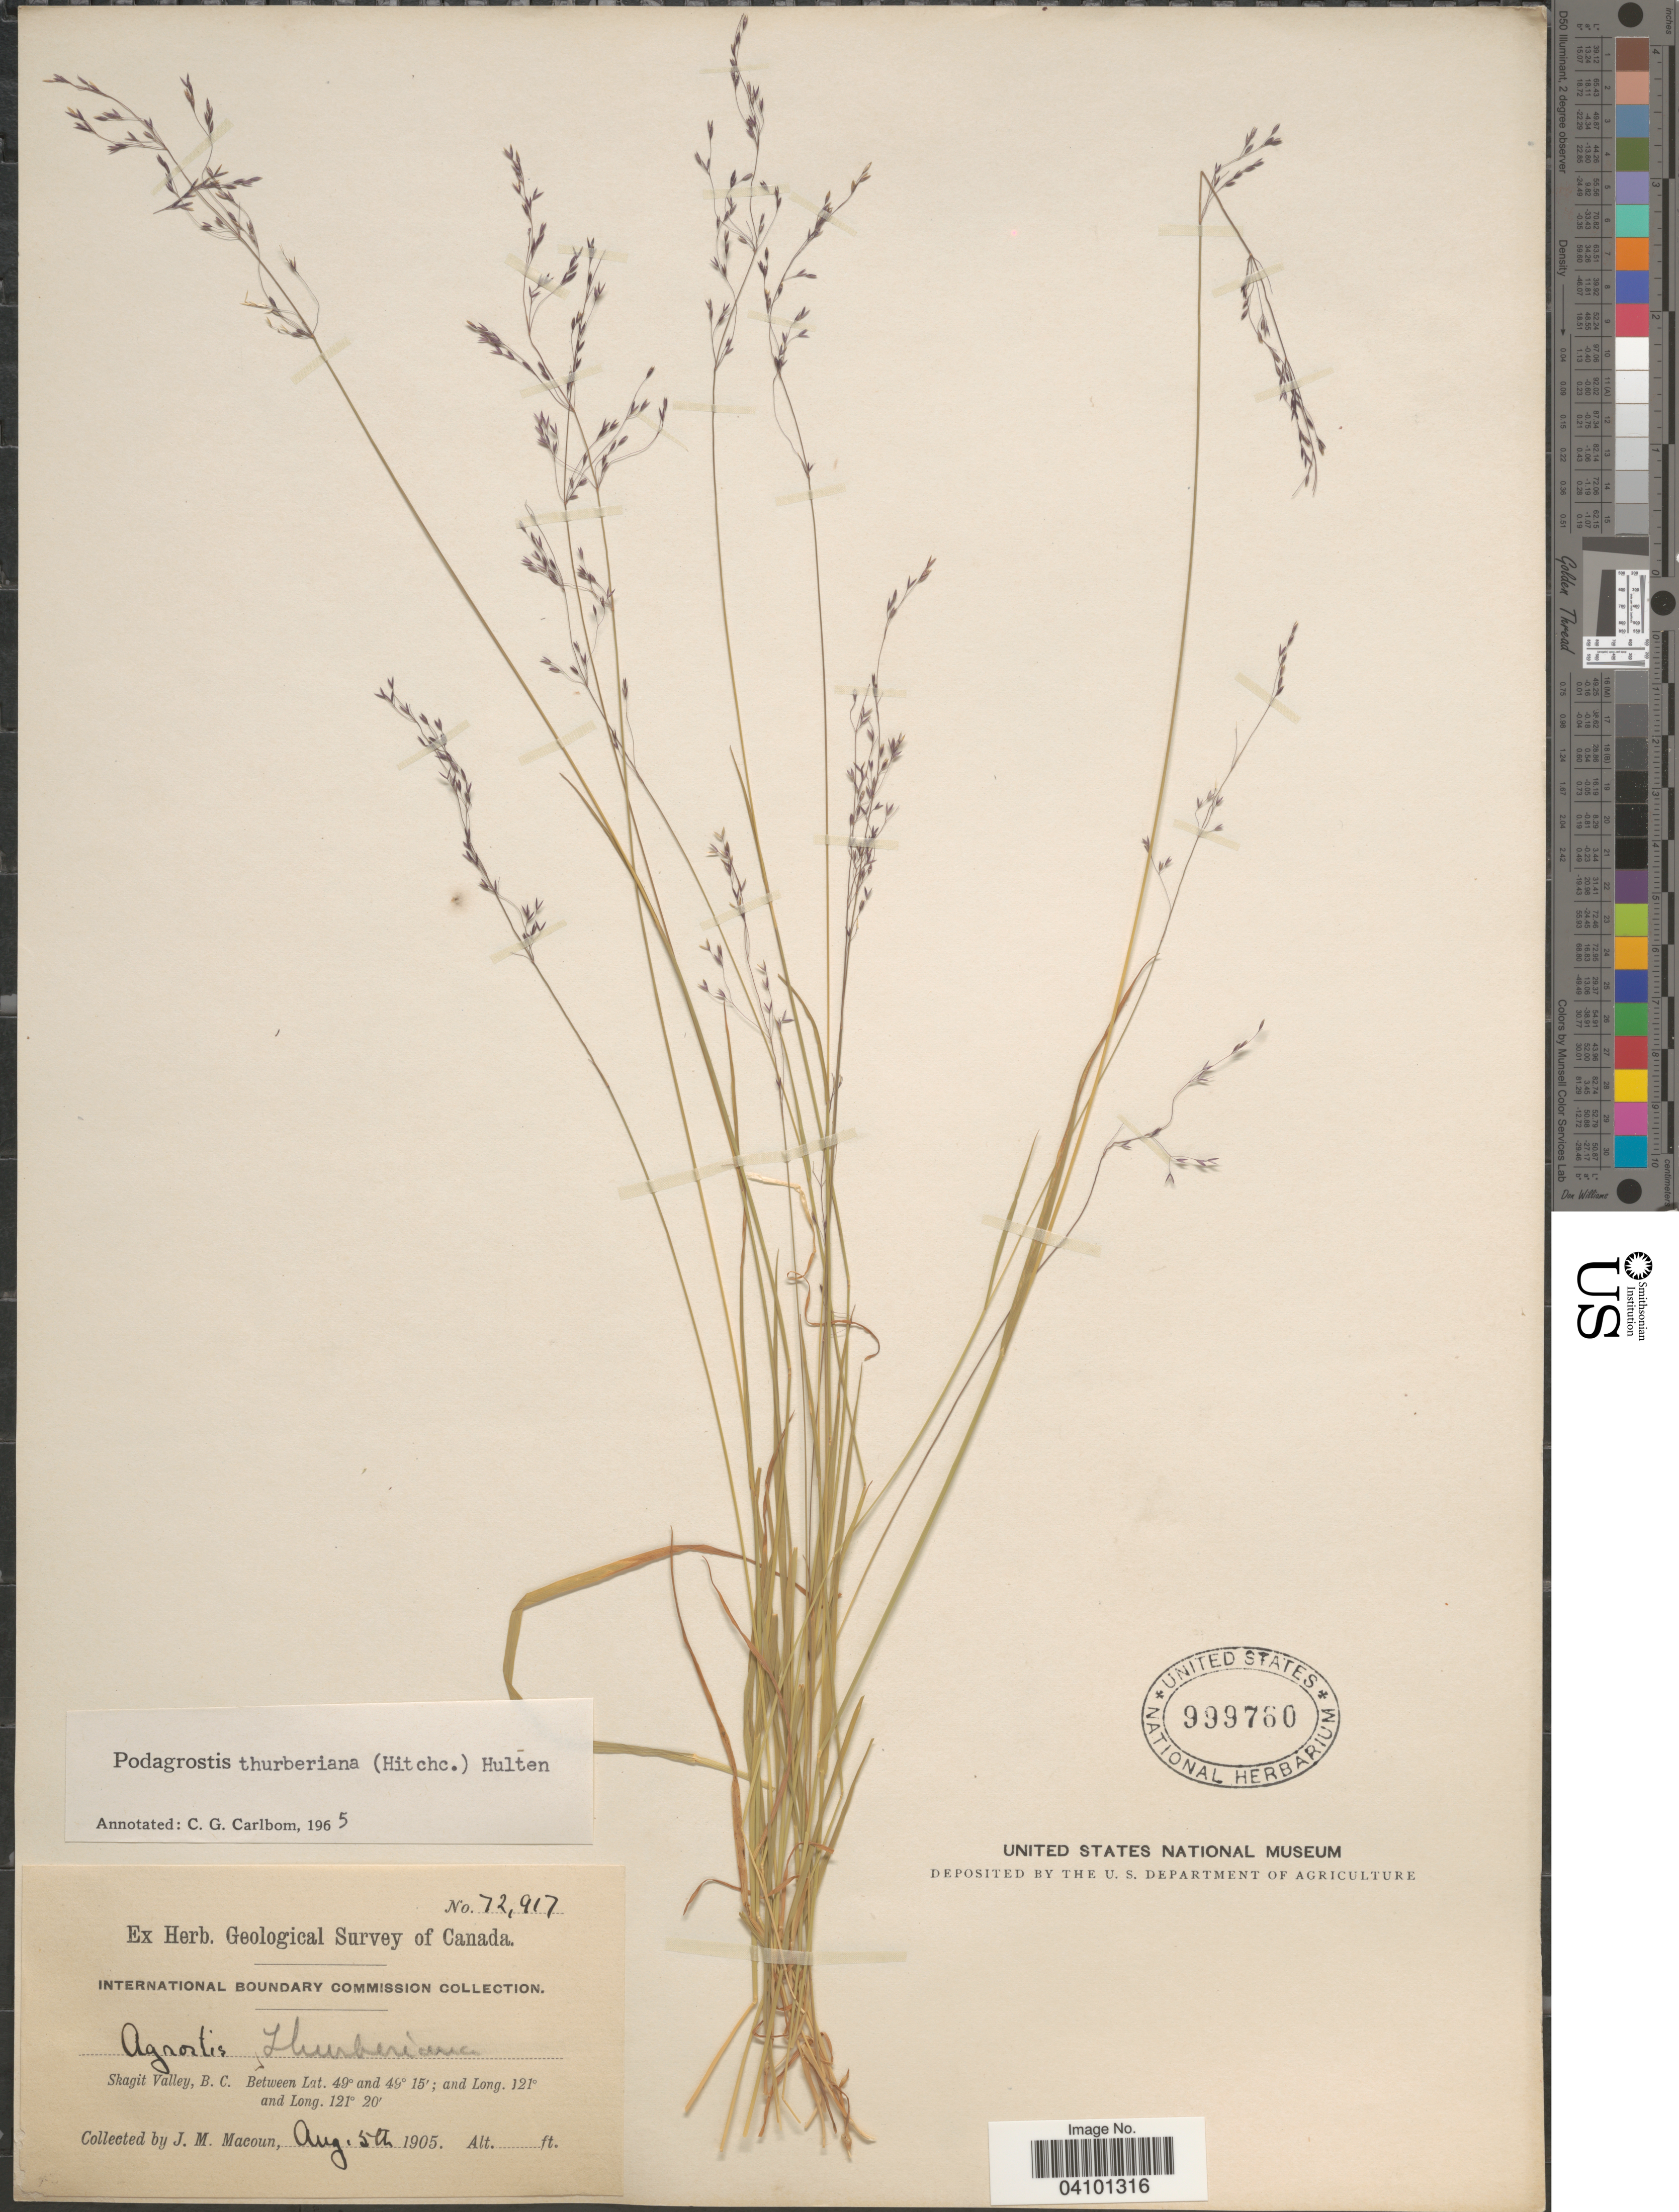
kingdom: Plantae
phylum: Tracheophyta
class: Liliopsida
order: Poales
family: Poaceae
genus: Podagrostis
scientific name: Podagrostis thurberiana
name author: Hitchc.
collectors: J. M. Macoun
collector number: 72917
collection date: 1905-08-05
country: Canada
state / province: British Columbia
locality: Geological Survey of Canada. Skagit Valley.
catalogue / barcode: US 999760